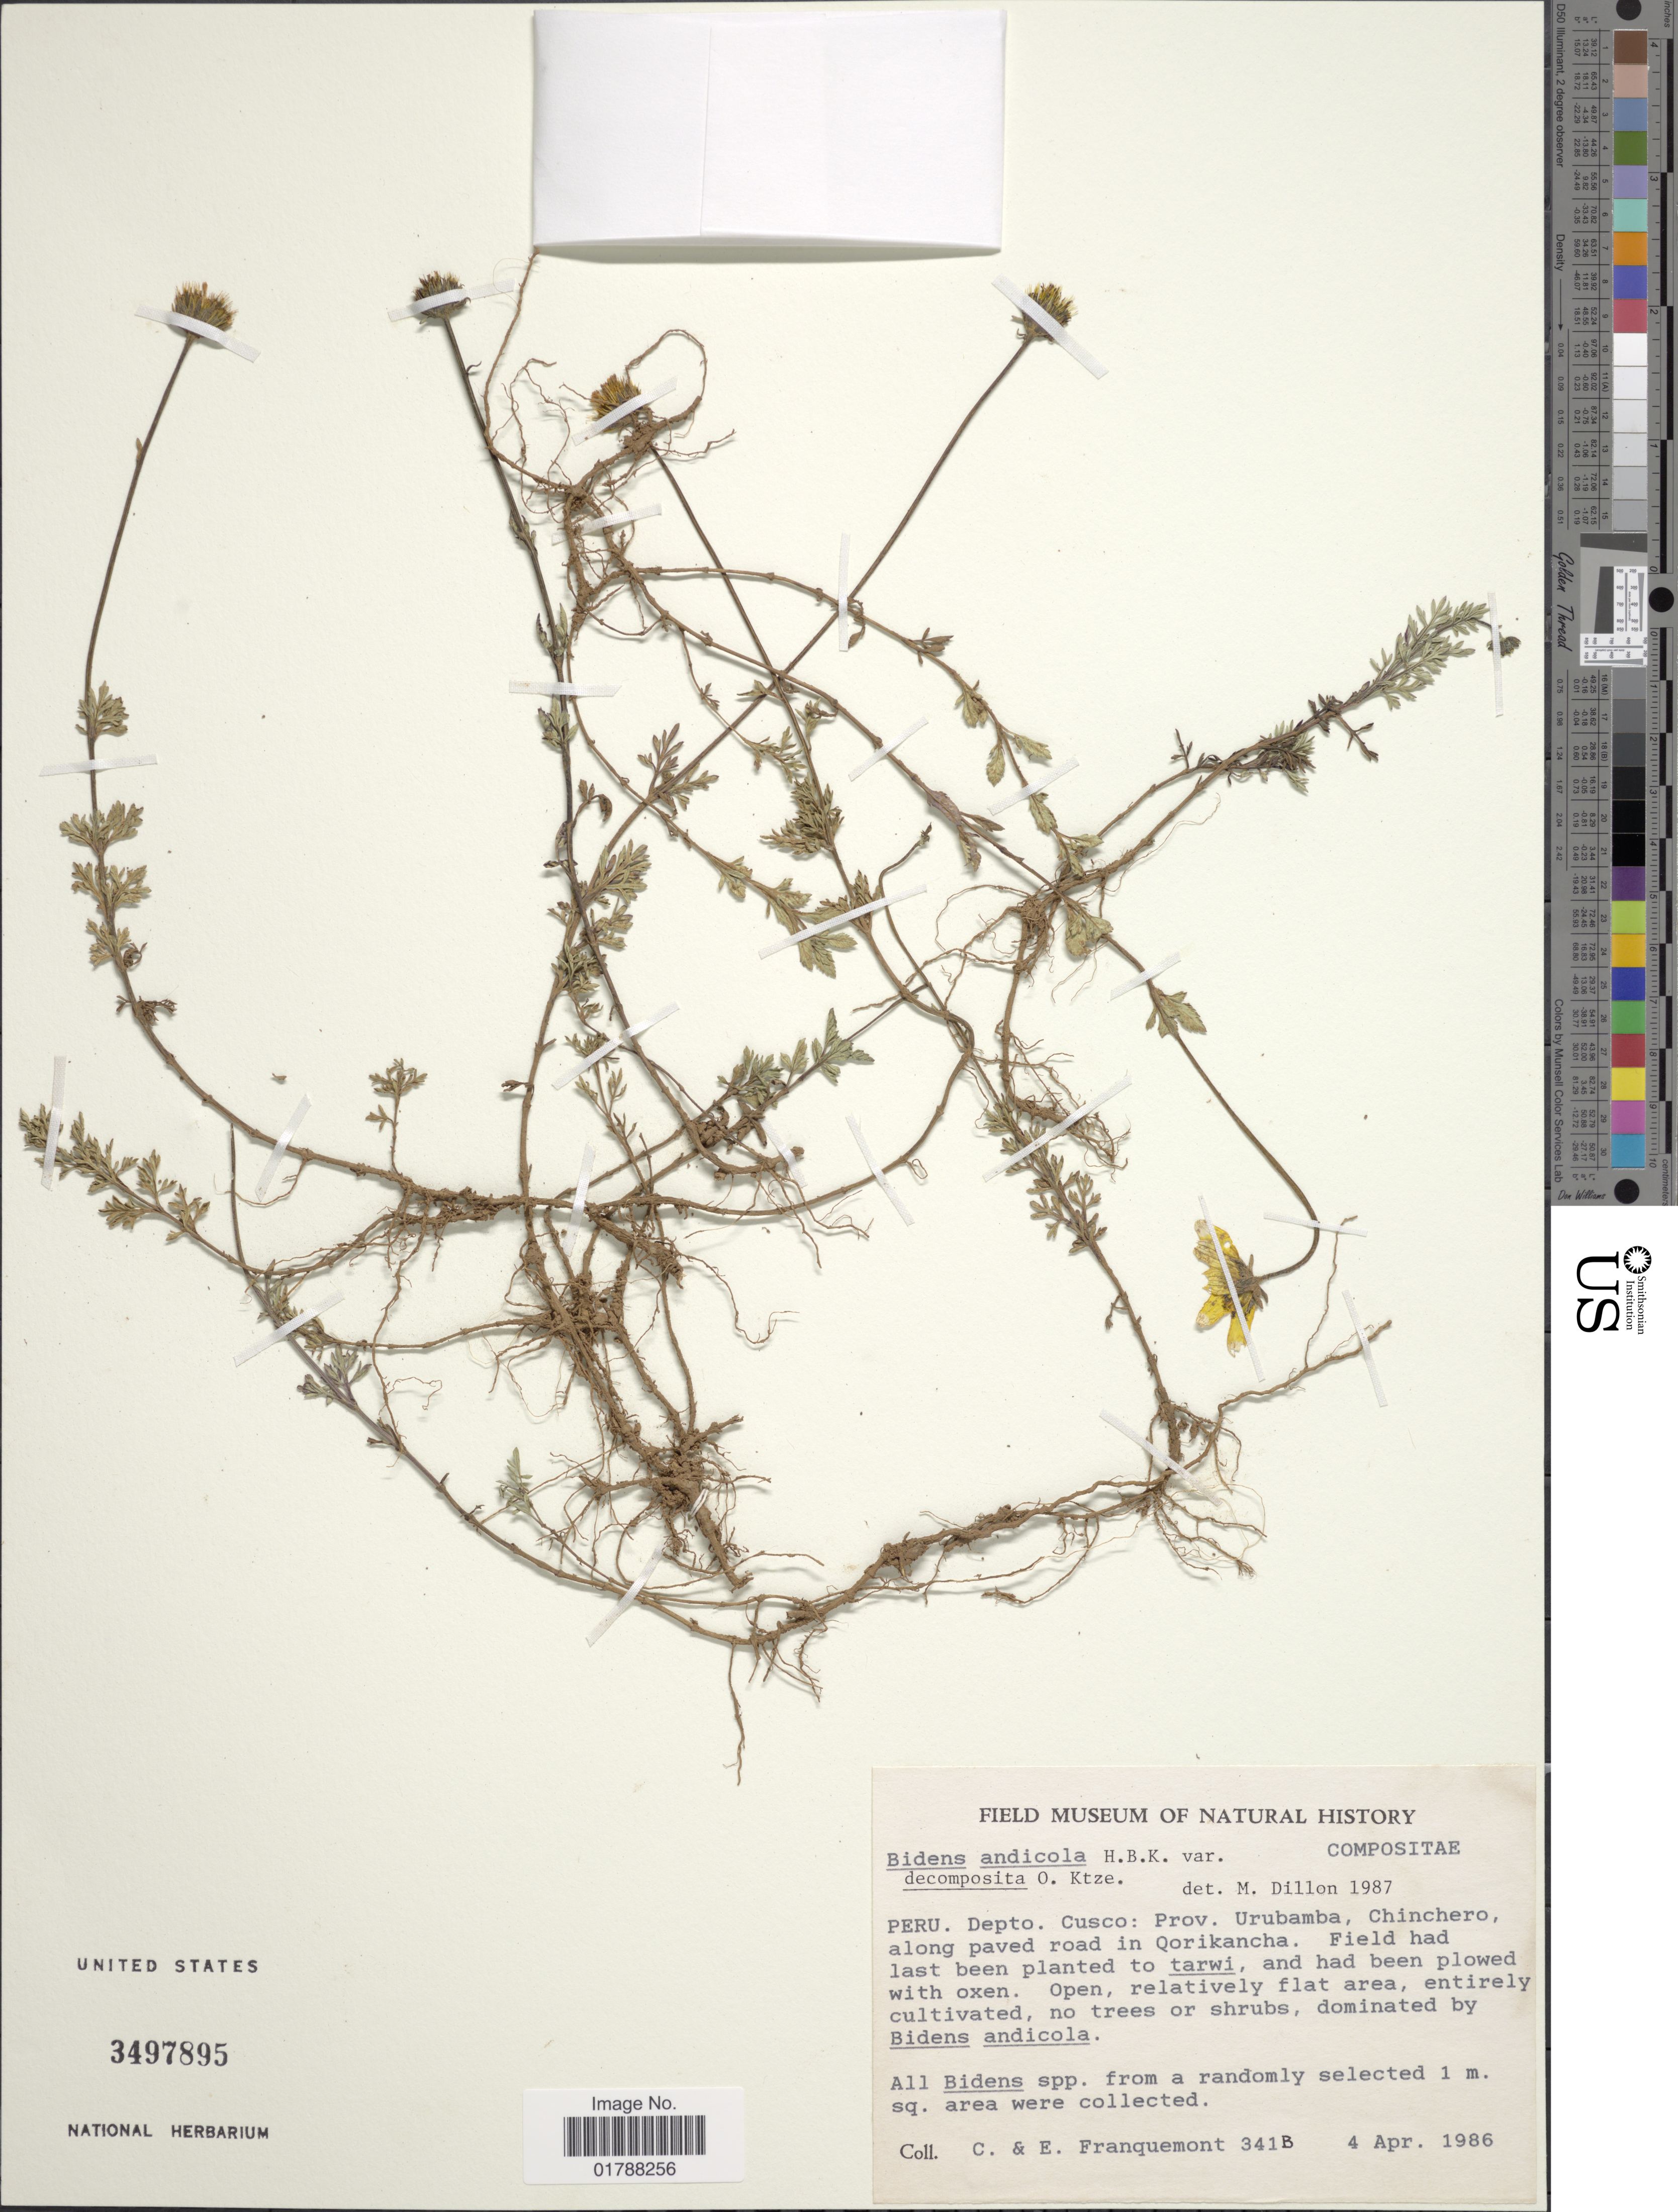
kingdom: Plantae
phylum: Tracheophyta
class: Magnoliopsida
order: Asterales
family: Asteraceae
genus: Bidens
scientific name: Bidens andicola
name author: Kunth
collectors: C. Franquemont & E. Franquemont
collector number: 341B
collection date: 1986-04-04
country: Peru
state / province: Cusco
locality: Prov. Urubamba, Chinchero, along paved road in Qorikancha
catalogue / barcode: US 3497895